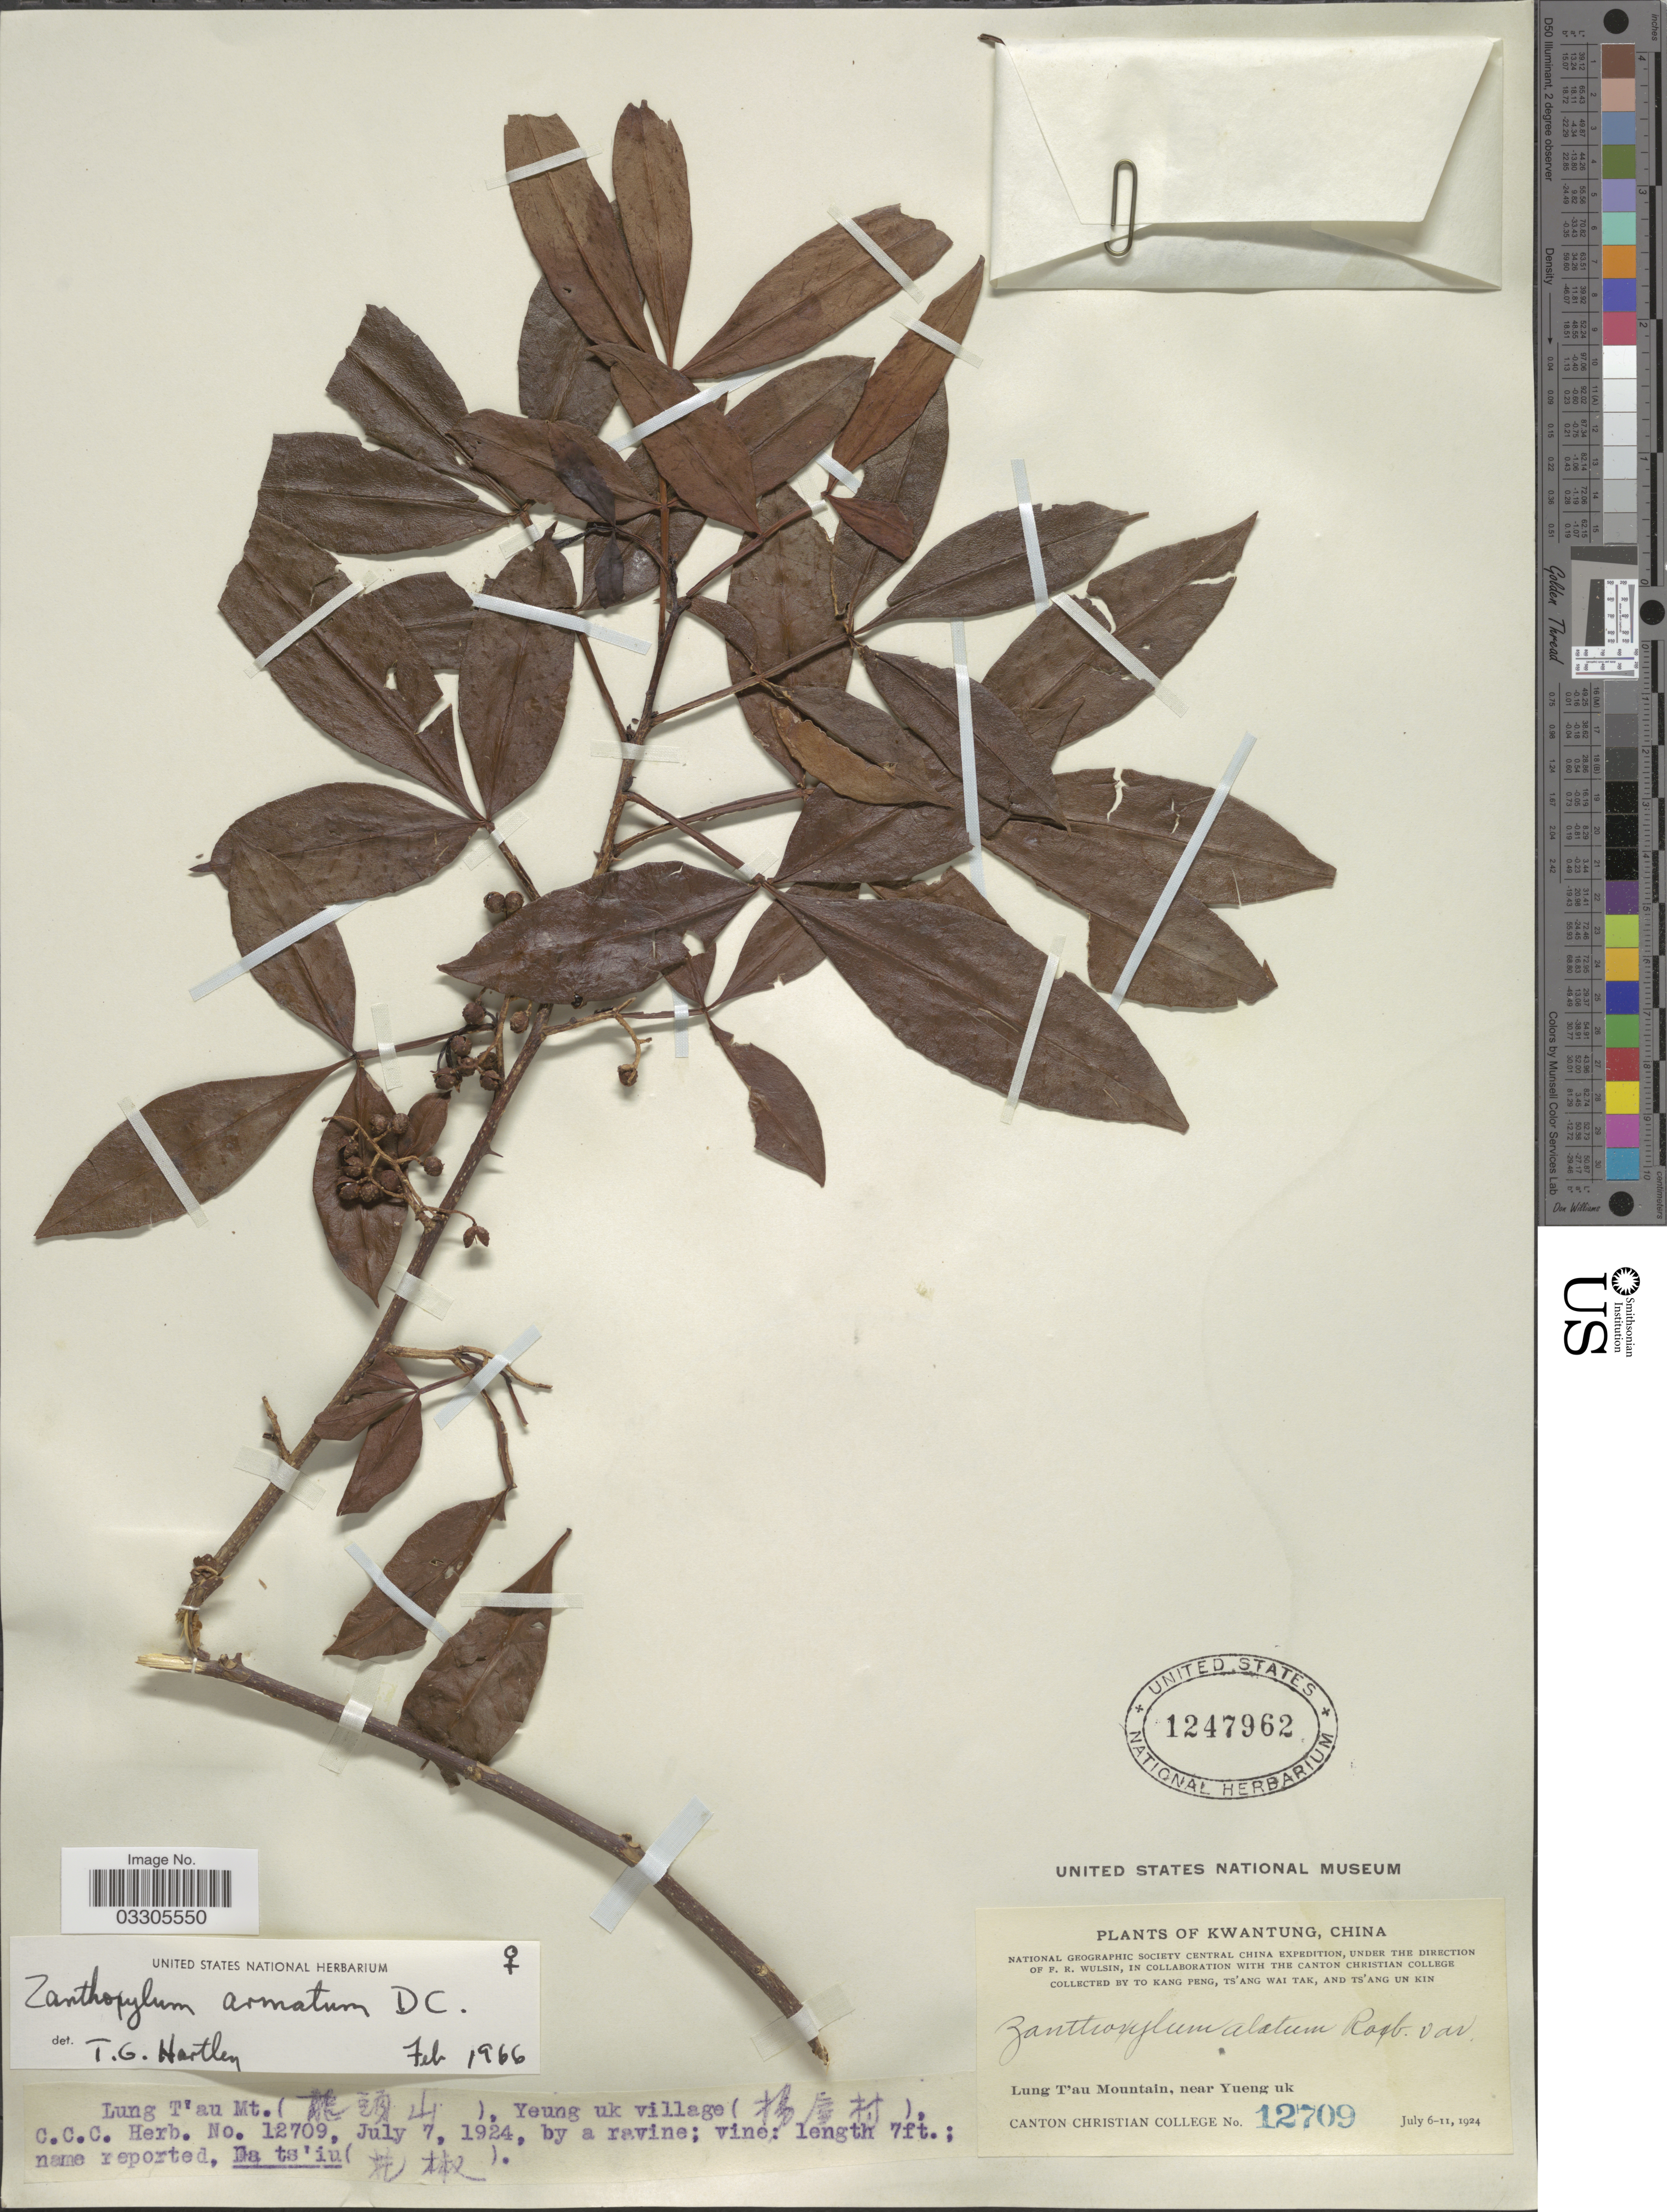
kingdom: Plantae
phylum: Tracheophyta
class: Magnoliopsida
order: Sapindales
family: Rutaceae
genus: Zanthoxylum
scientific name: Zanthoxylum armatum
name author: DC.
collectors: T. K. Peng, W. T. Tsang & Ts' Ang Un Kin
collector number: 12709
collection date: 1924-07-07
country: China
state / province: Guangdong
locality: Kwantung, Lung T'au Mountain, near Yueng uk village.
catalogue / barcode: US 1247962